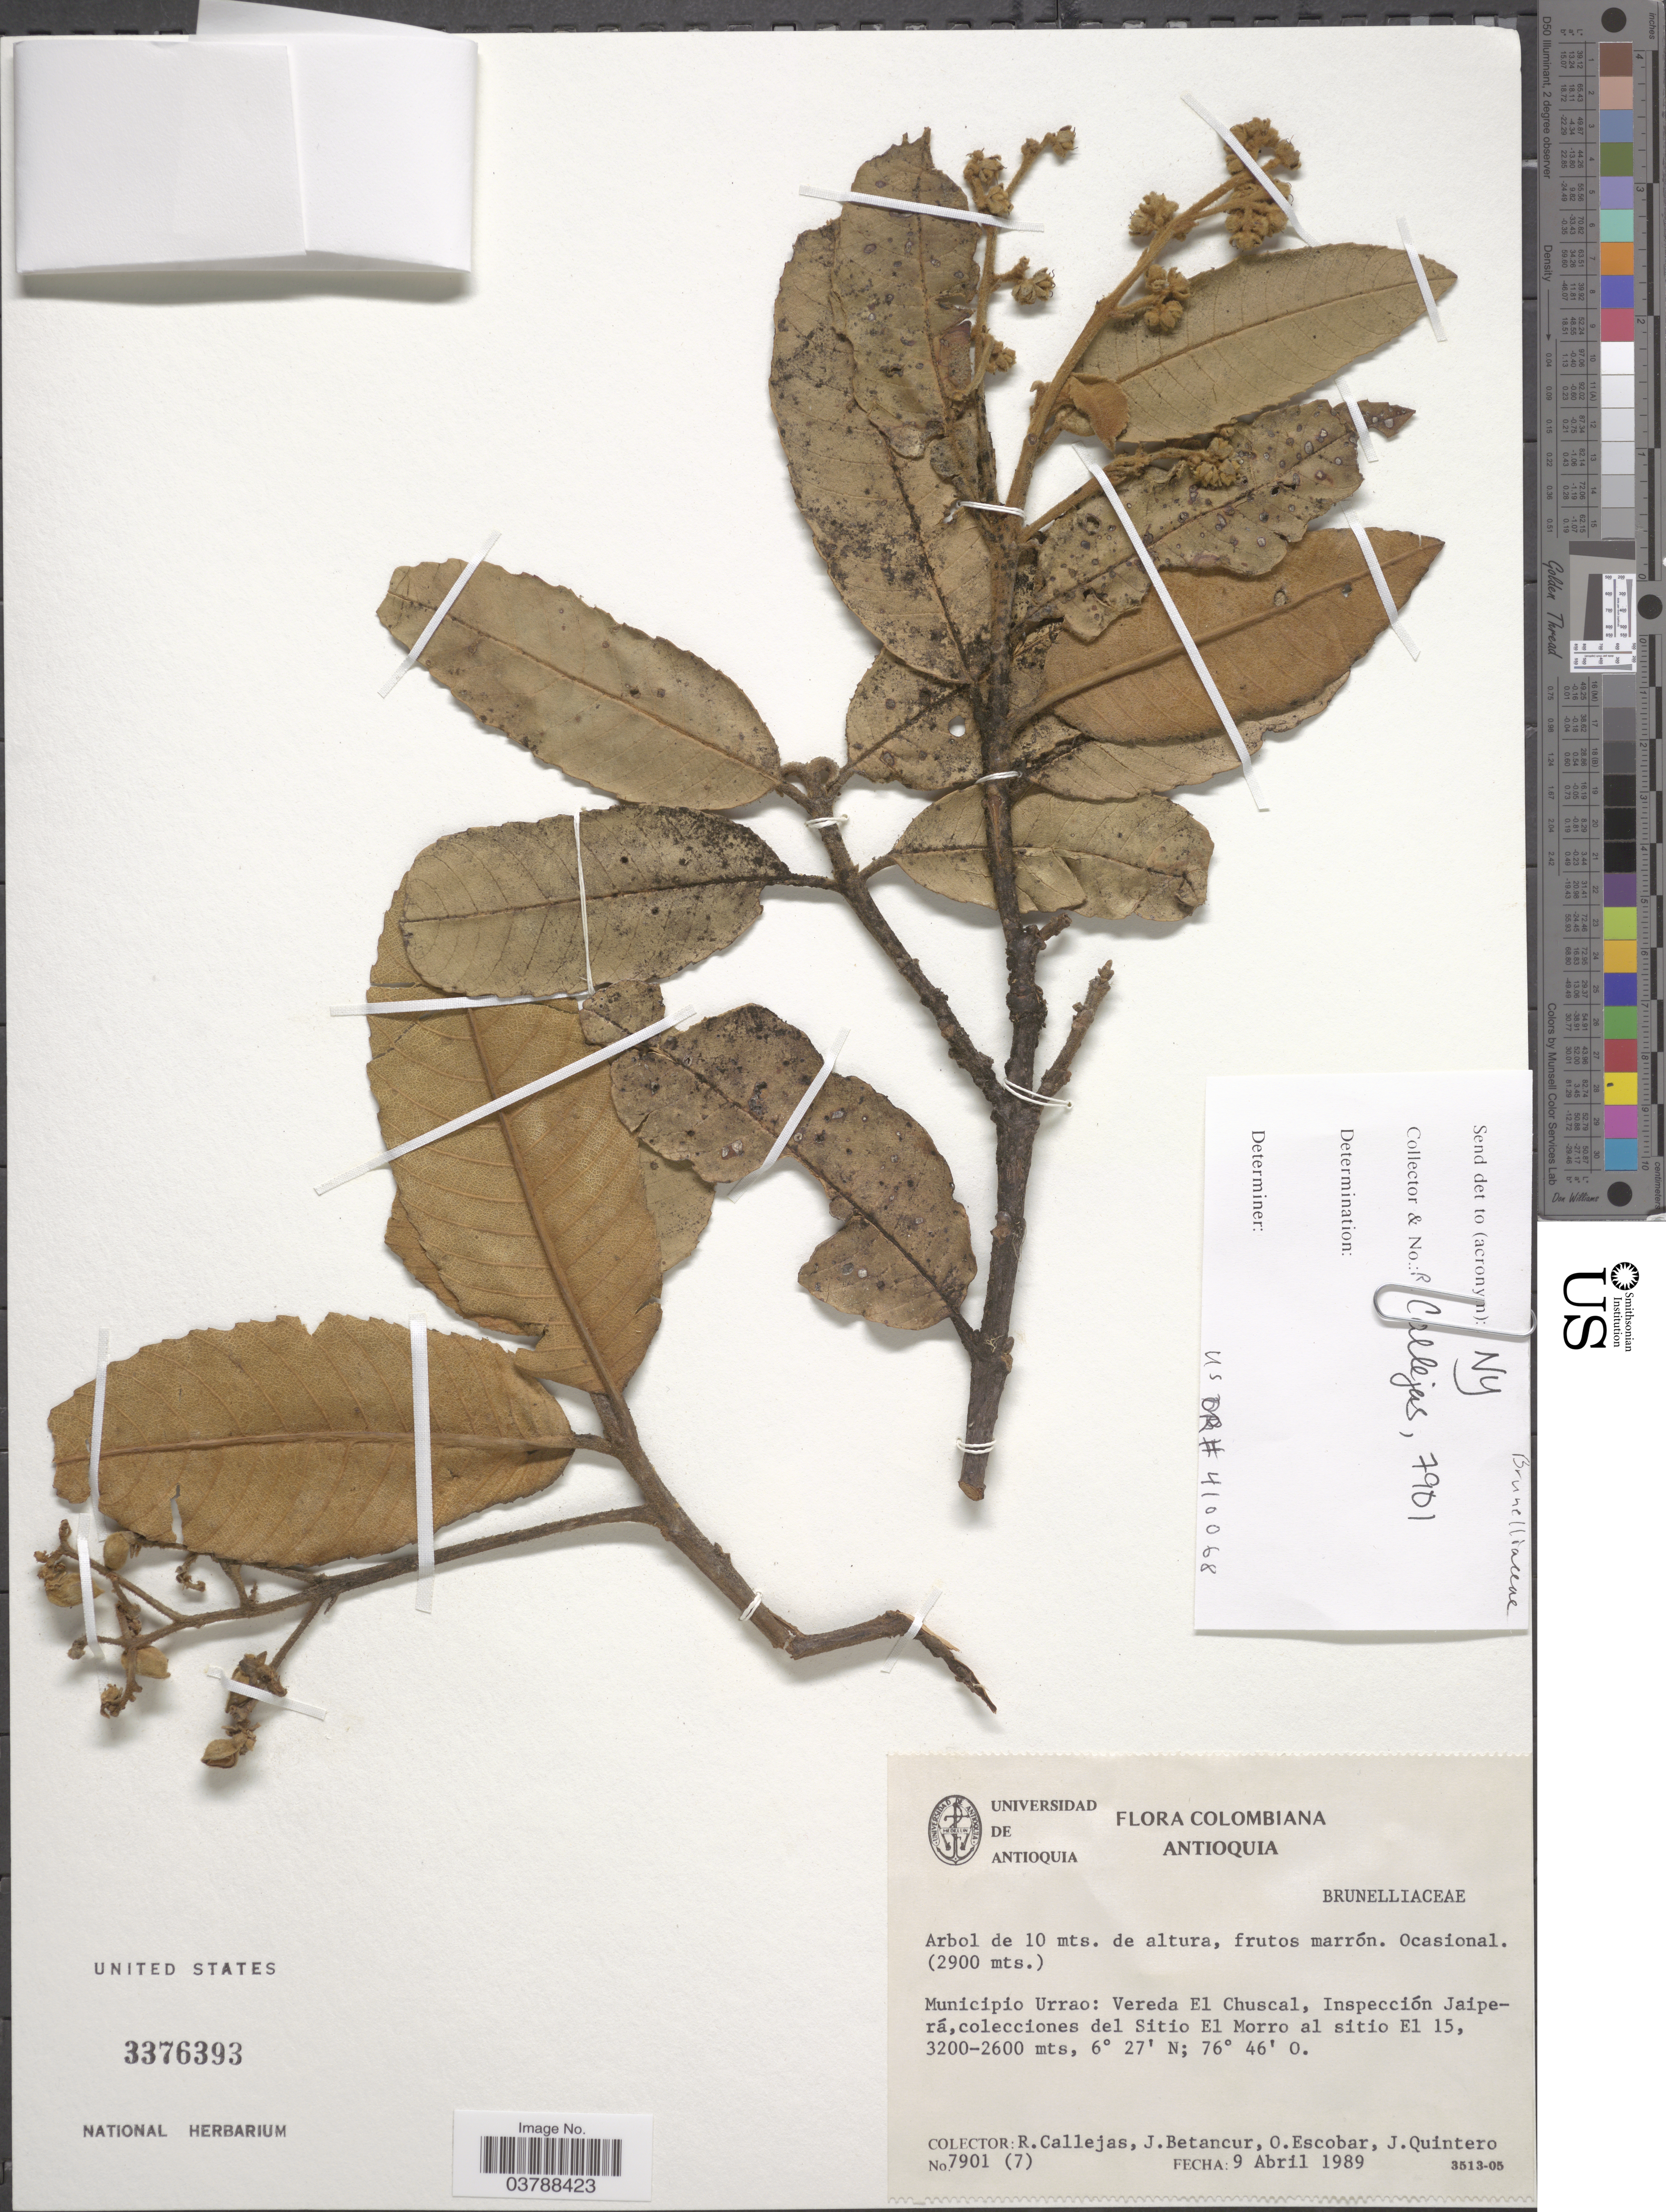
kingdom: Plantae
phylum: Tracheophyta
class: Magnoliopsida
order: Oxalidales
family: Brunelliaceae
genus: Brunellia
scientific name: Brunellia sp.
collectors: R. Callejas, J. Betancur, O. Escobar & J. Quintero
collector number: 7901(7)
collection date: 1989-04-09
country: Colombia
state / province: Antioquia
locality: Municipio Urrao: Vereda El Chuscal, Inspección Jaiperá, colecciones del Sitio El Morro al sitio El 15.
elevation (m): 2600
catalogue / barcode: US 3376393